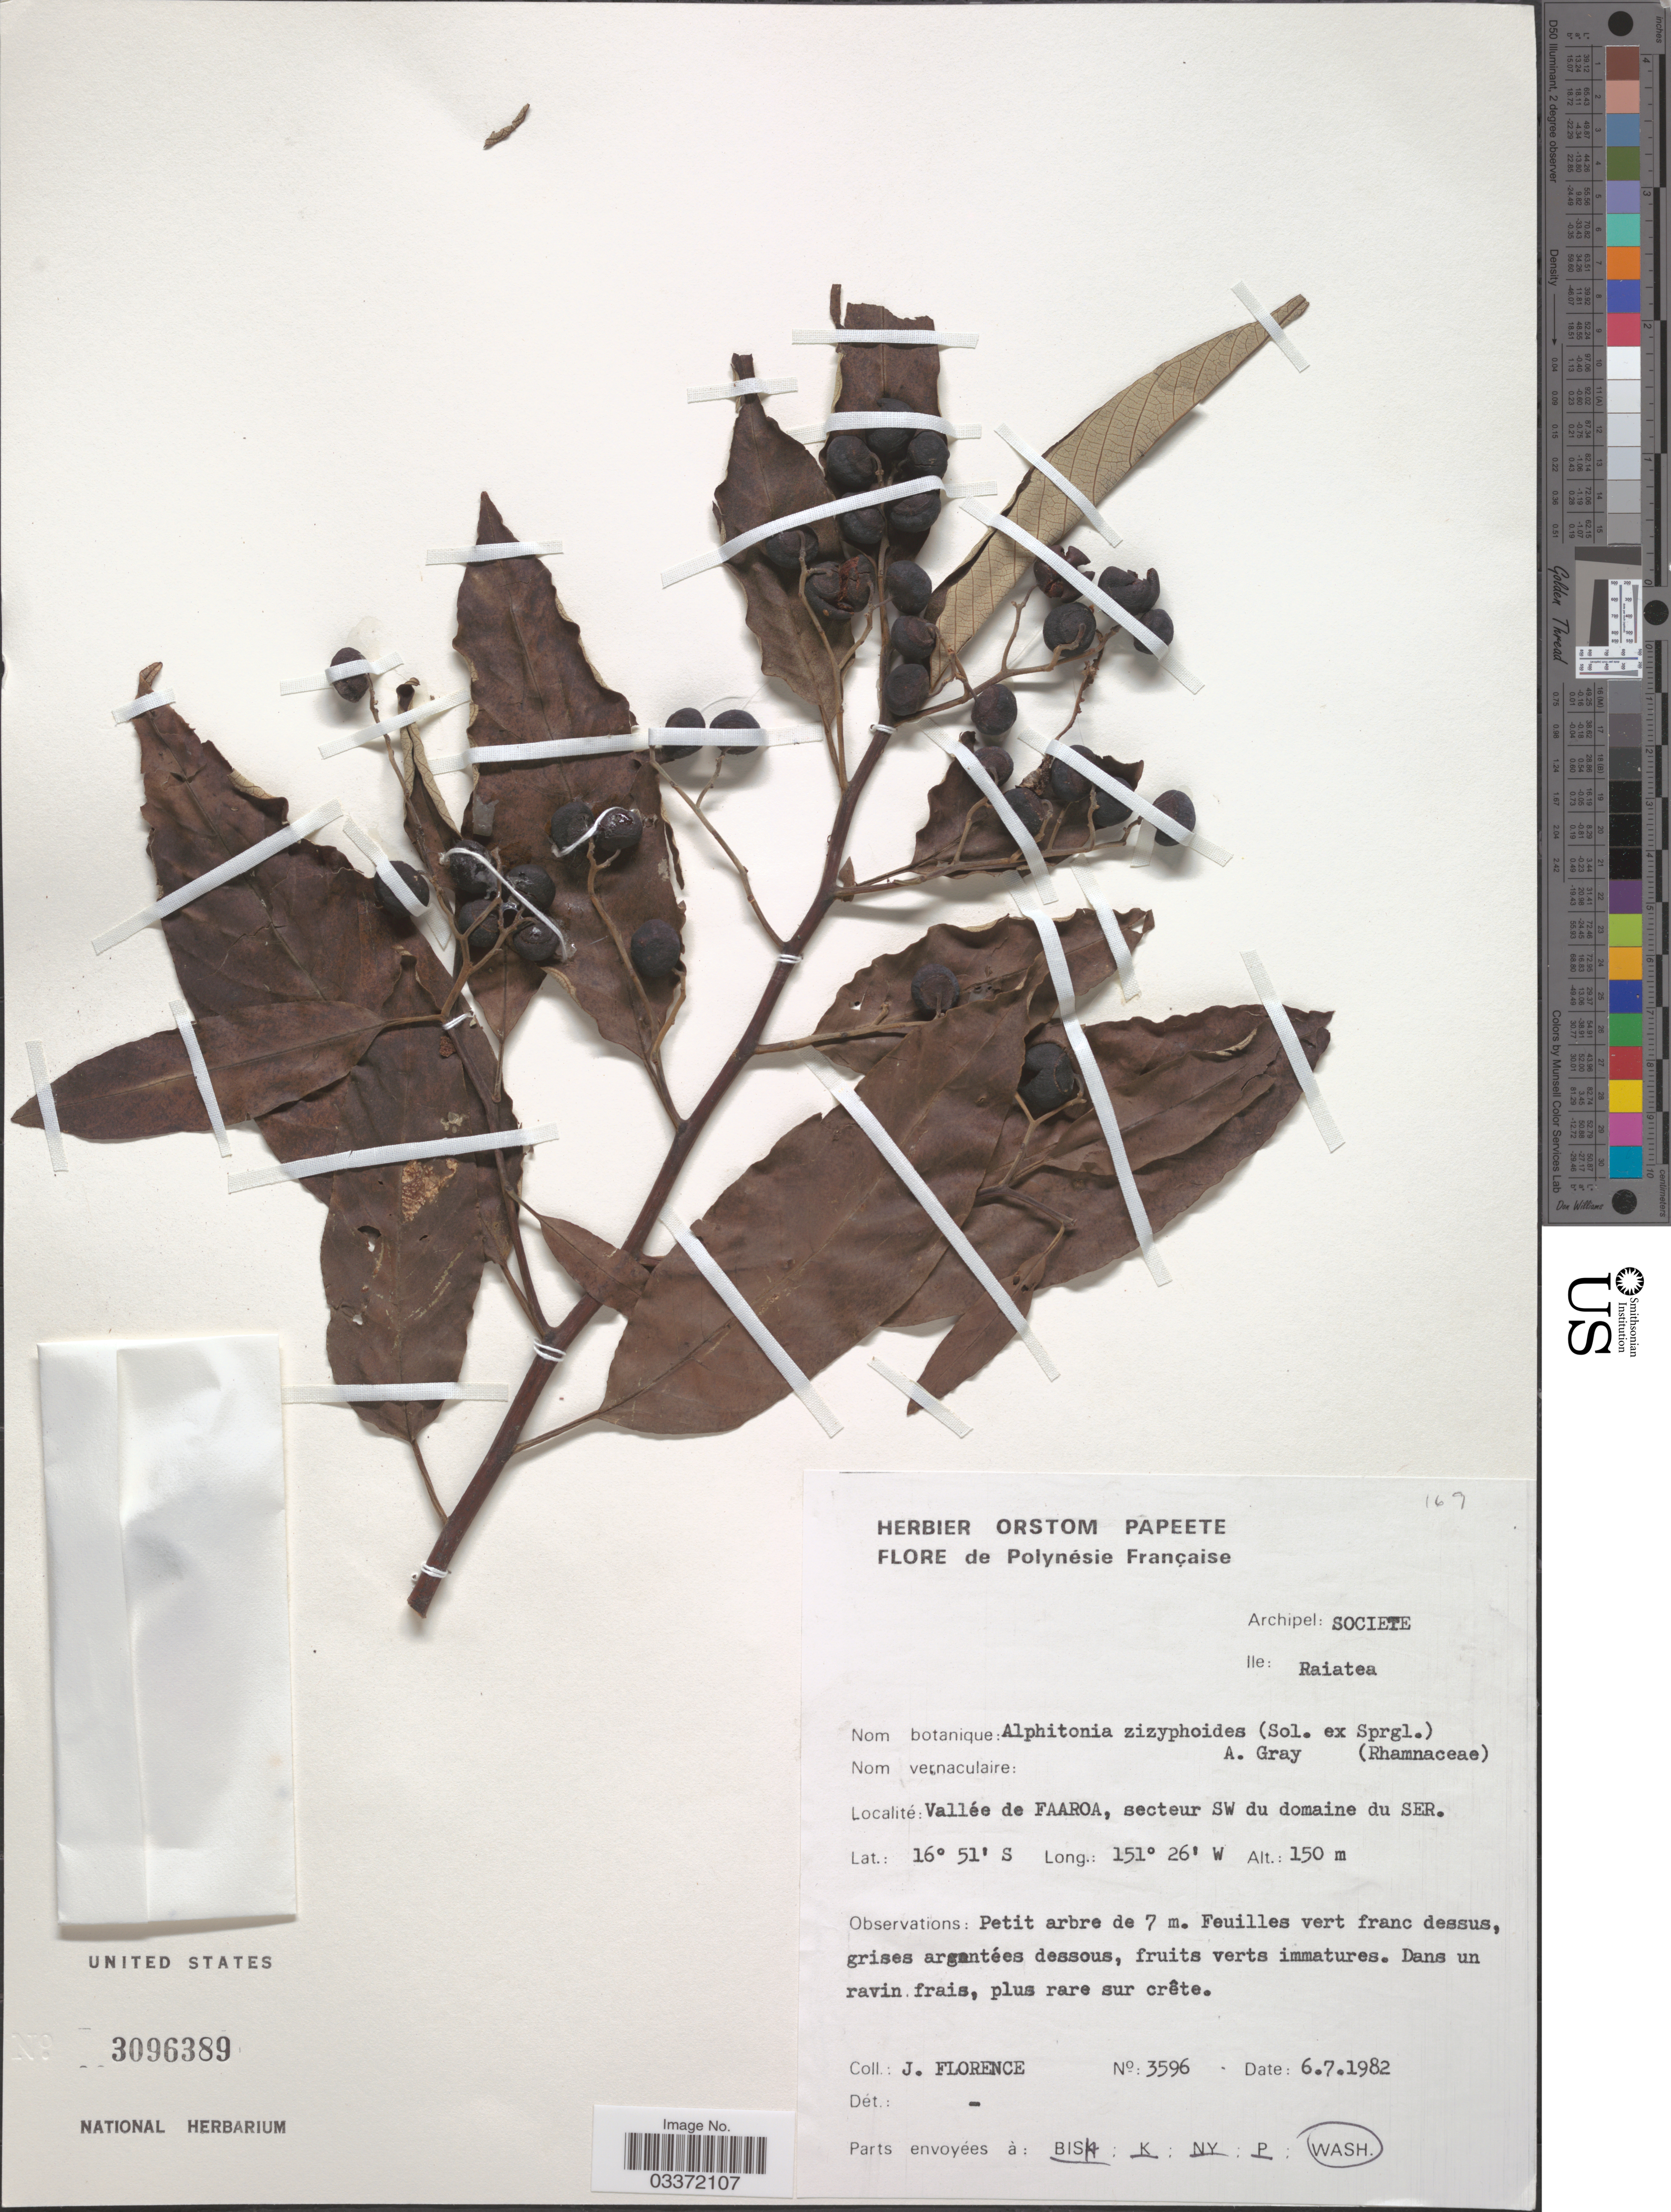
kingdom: Plantae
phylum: Tracheophyta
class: Magnoliopsida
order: Rosales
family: Rhamnaceae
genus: Alphitonia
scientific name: Alphitonia zizyphoides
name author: (Sol. ex Spreng.) A. Gray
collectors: J. Florence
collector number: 3596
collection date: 1982-07-06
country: French Polynesia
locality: Archipel: Societe, Ile: Raiatea, Vallée de Faaroa, secteur SW du domaine du SER.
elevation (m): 150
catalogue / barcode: US 3096389